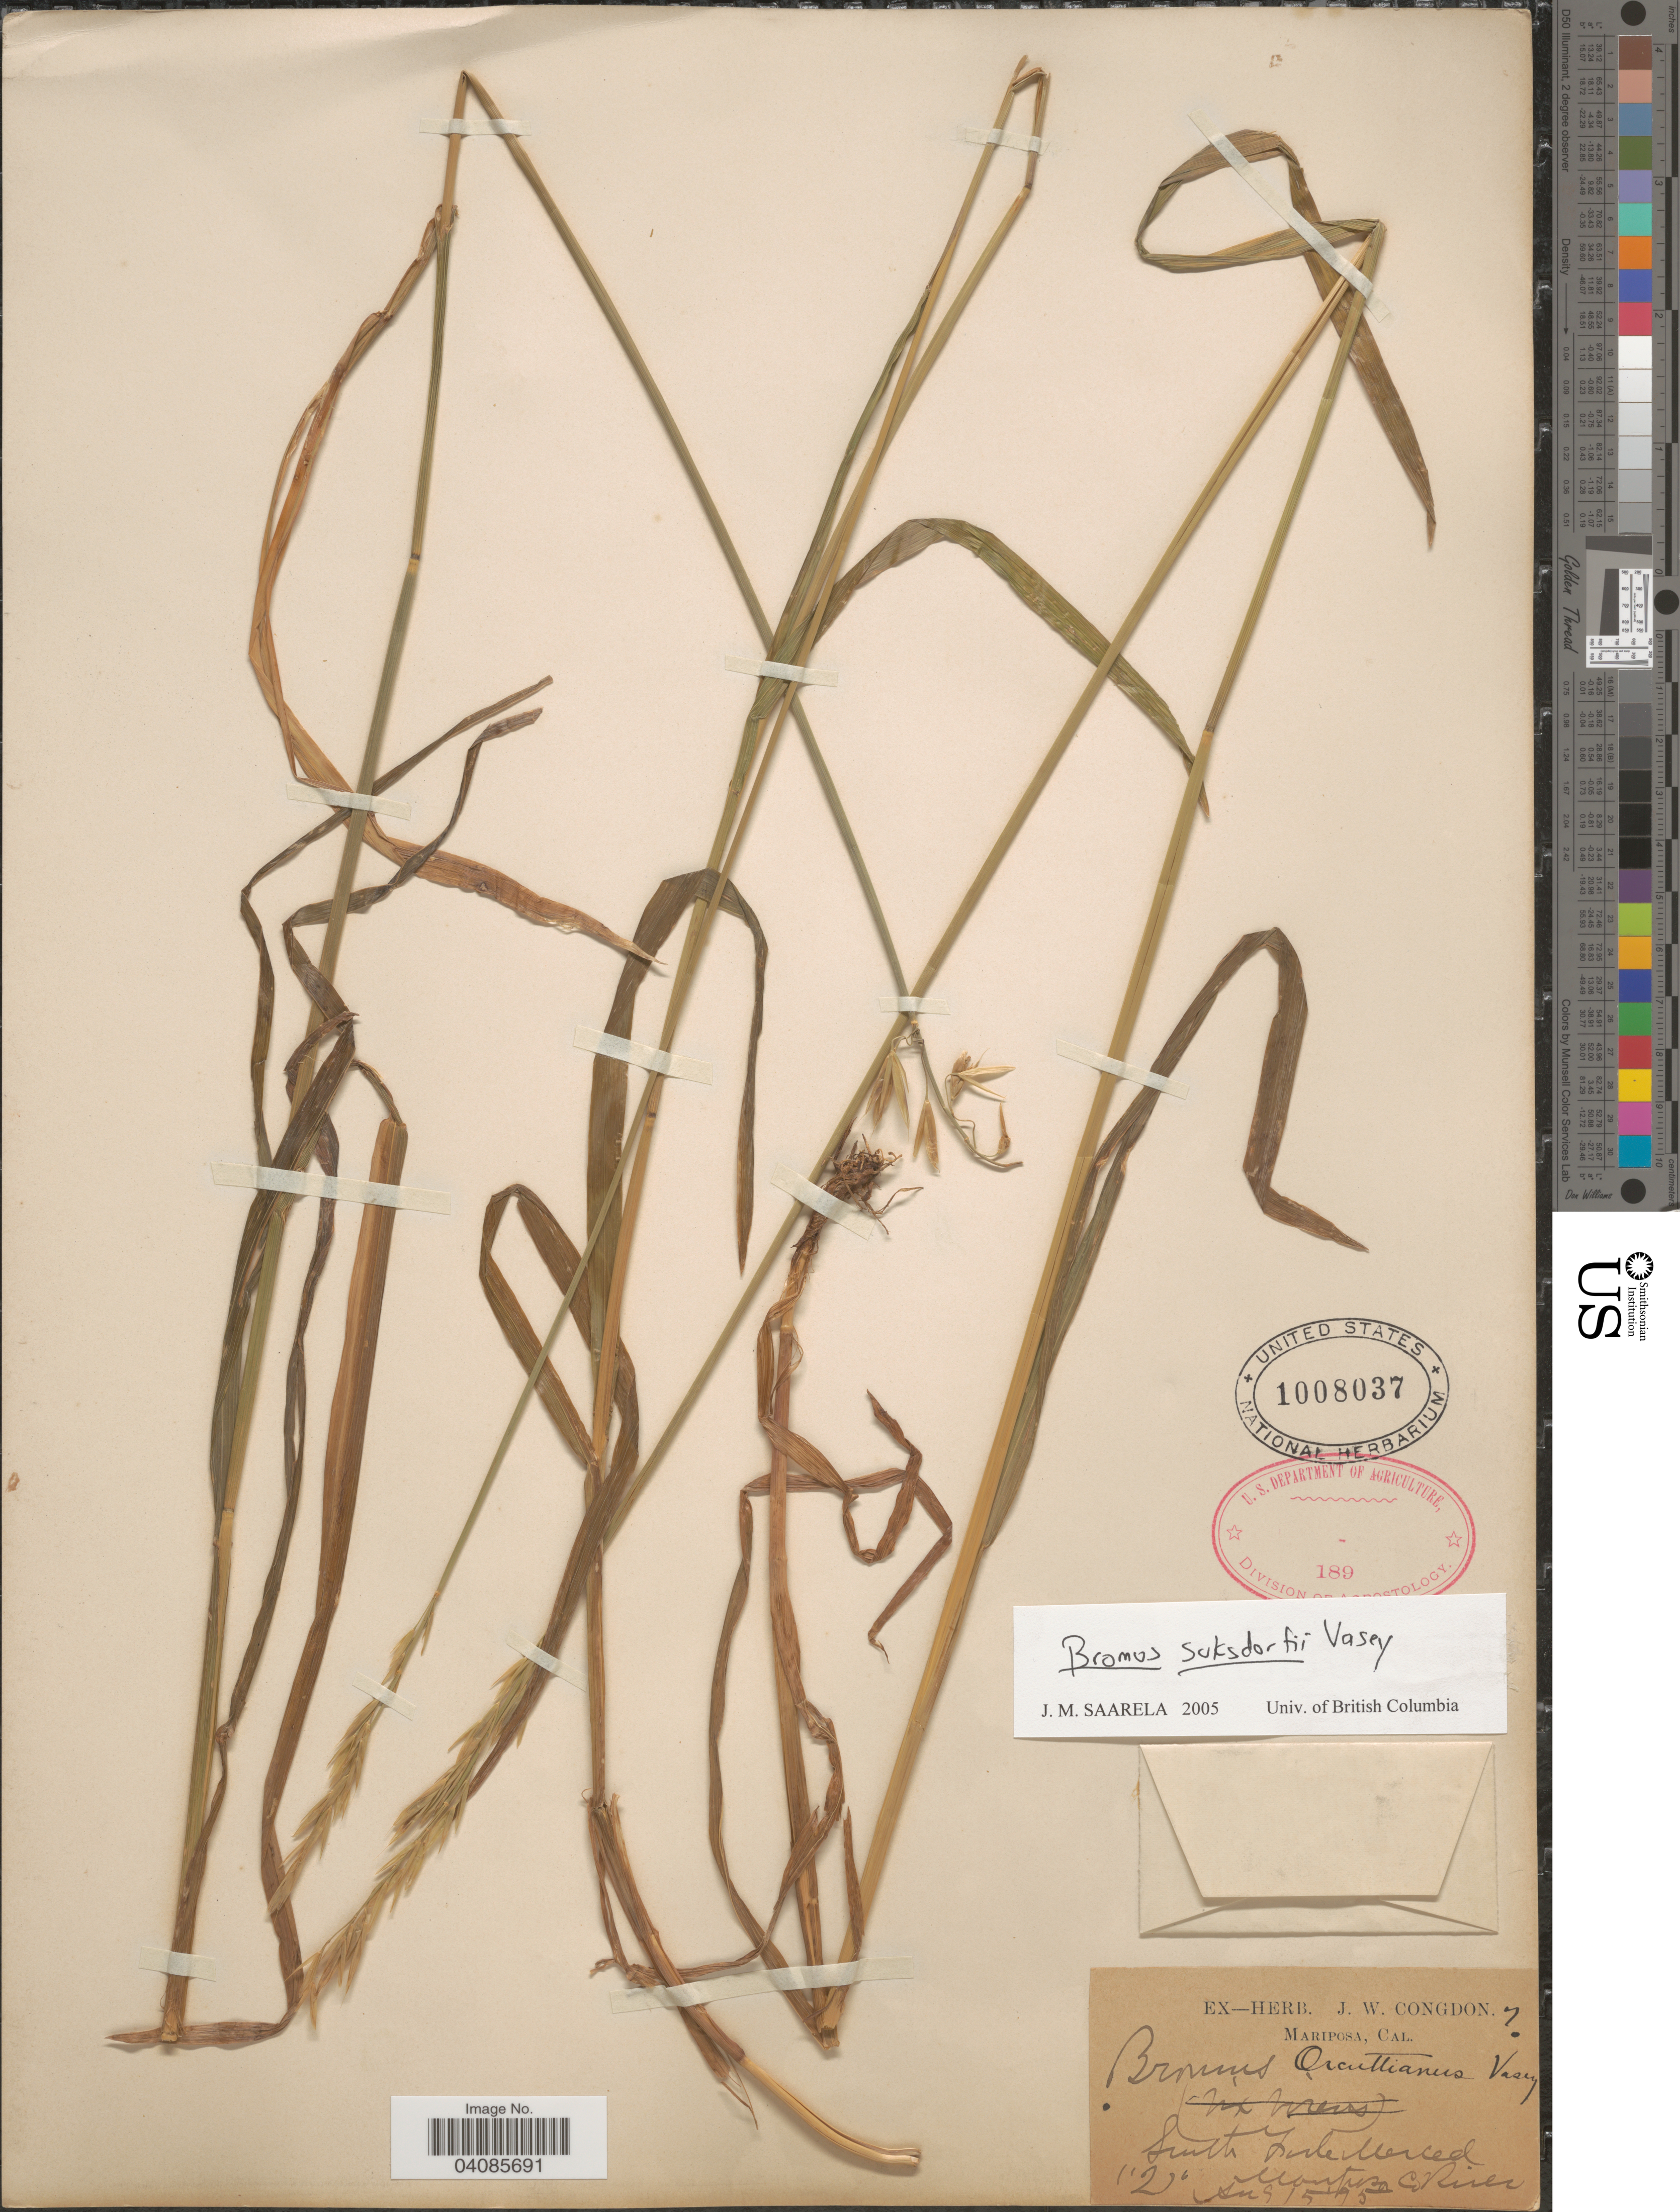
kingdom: Plantae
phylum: Tracheophyta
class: Liliopsida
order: Poales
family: Poaceae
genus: Bromus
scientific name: Bromus suksdorfii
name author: Vasey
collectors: ex herb. J. W. Congdon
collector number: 2*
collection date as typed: Transcribed d/m/y: 15/8/95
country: United States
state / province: California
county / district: Mariposa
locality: South Fork Merced River. Mariposa Co.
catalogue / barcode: US 1008037